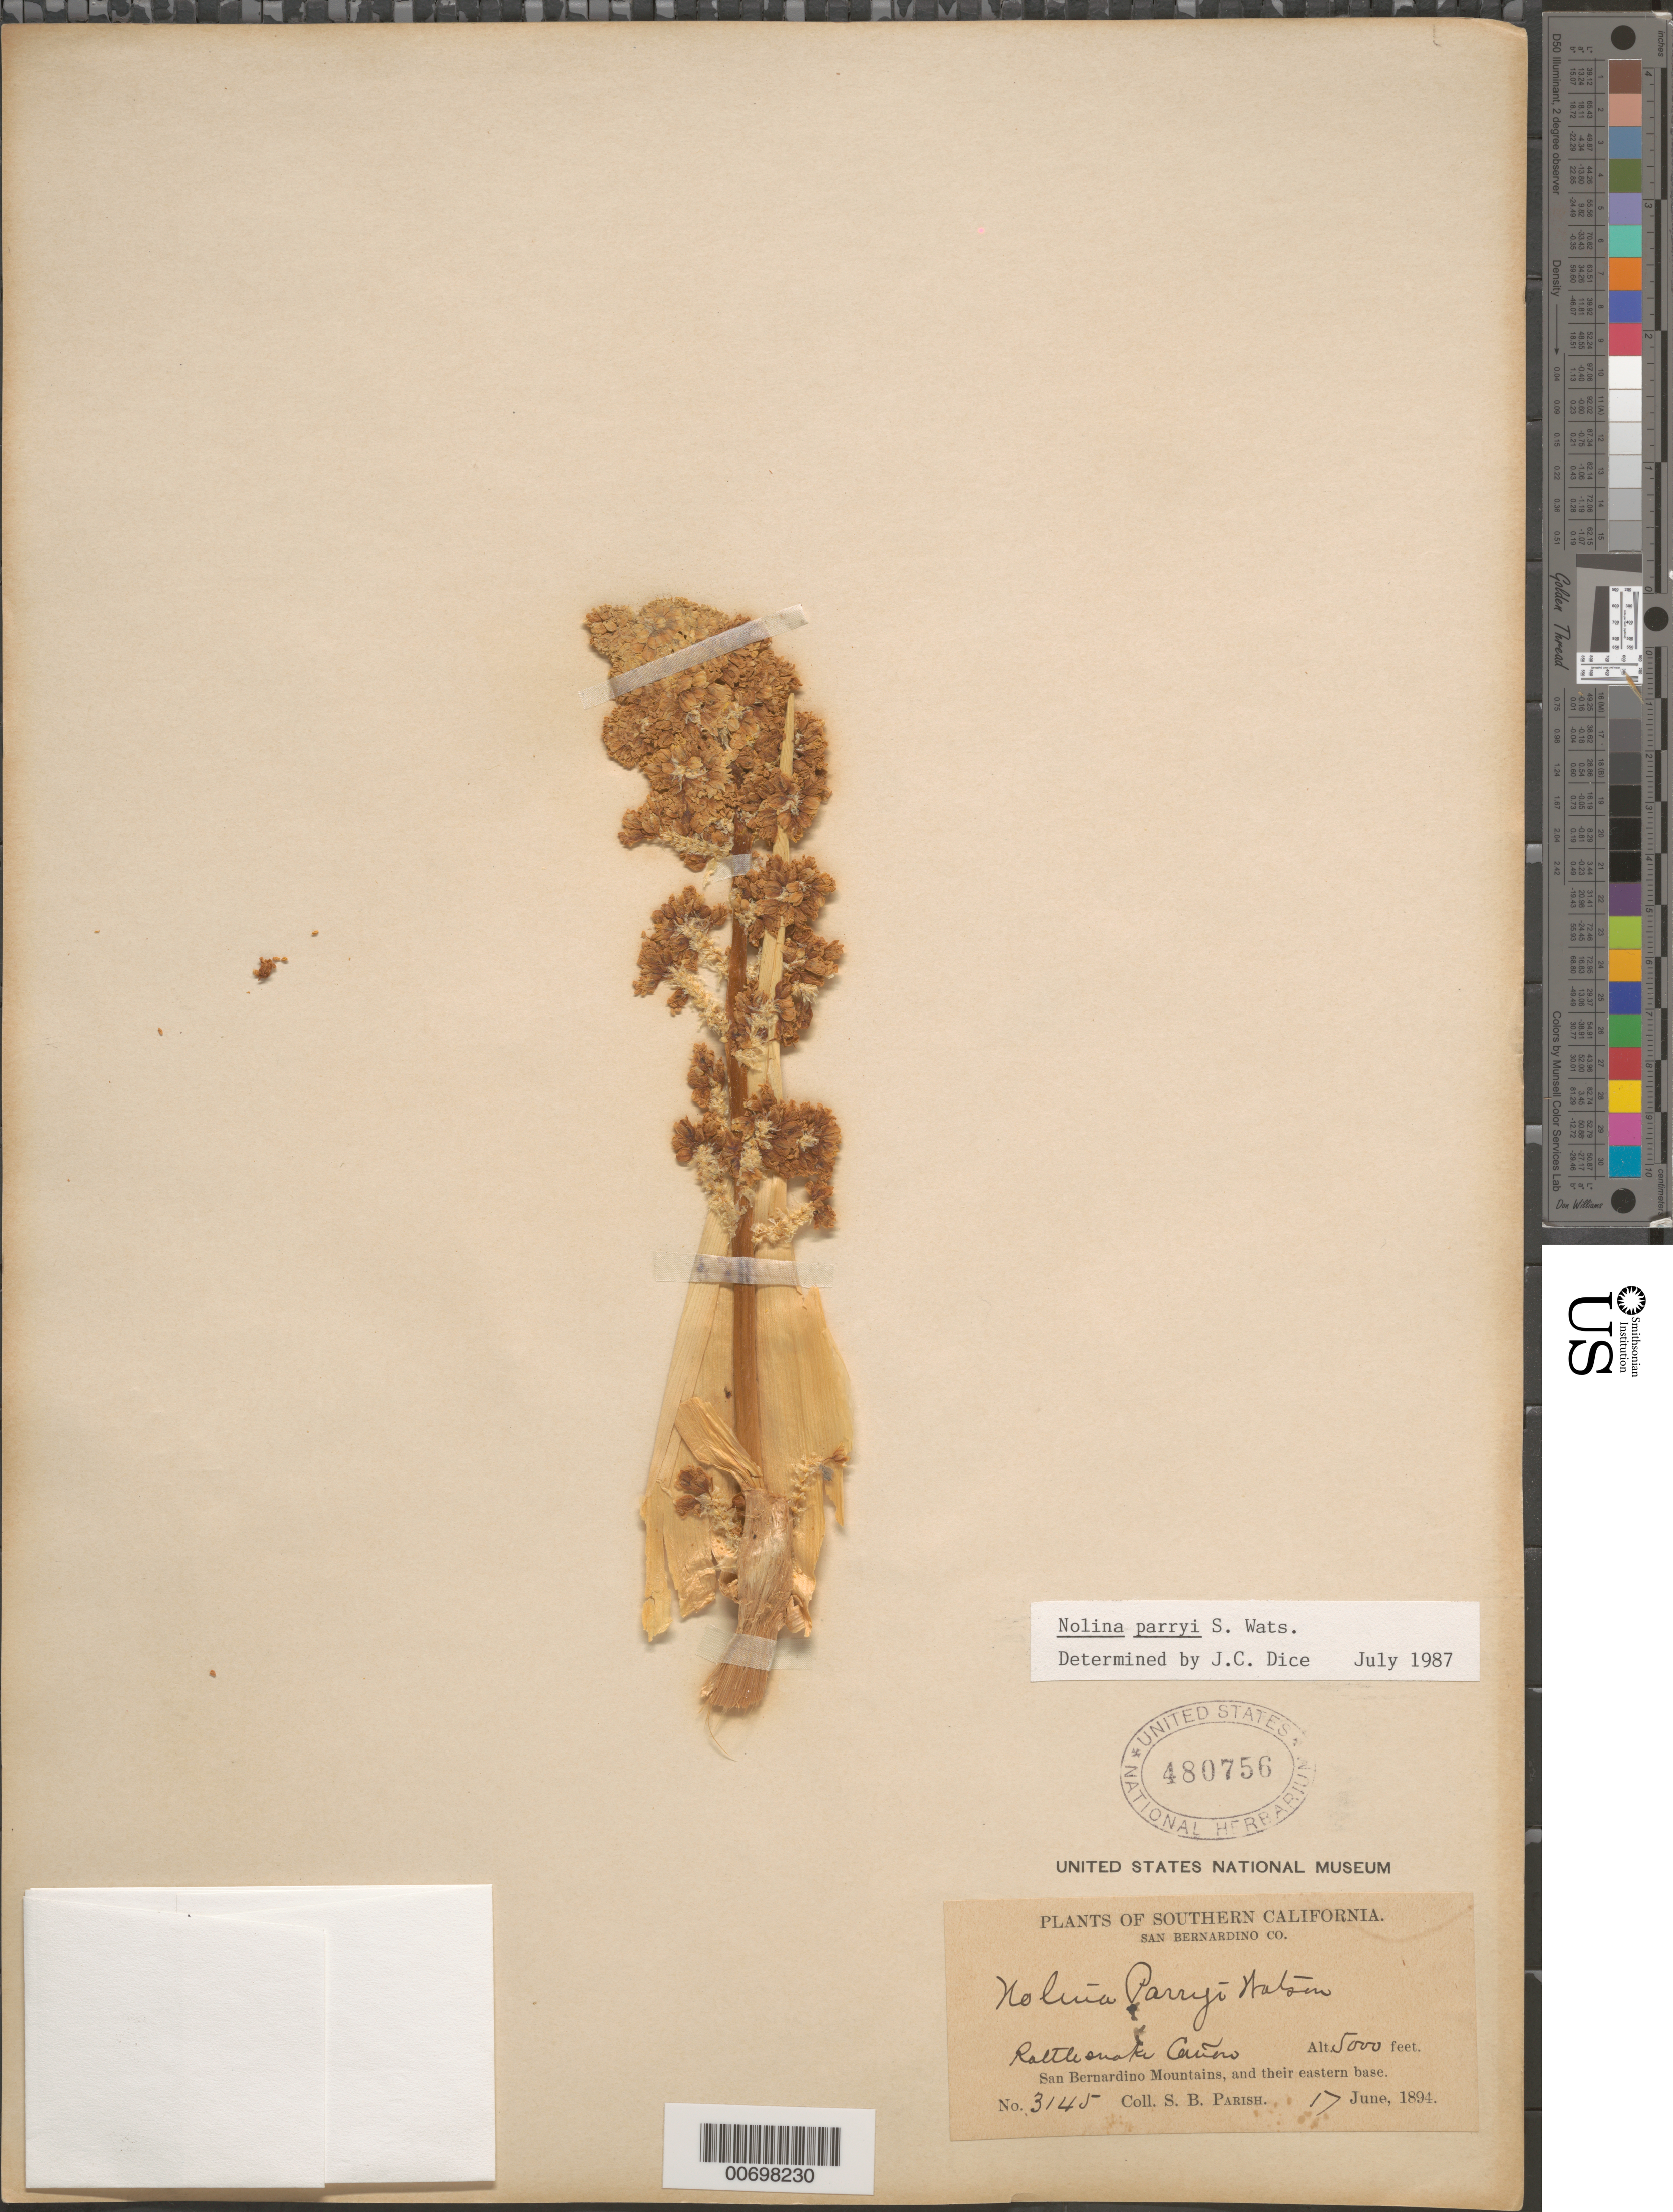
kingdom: Plantae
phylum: Tracheophyta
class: Liliopsida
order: Asparagales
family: Asparagaceae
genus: Nolina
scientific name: Nolina parryi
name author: S. Watson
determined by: Dice, J. C.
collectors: S. B. Parish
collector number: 3145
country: United States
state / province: California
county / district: San Bernardino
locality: Rattlesnake Cañon, San Bernardino Mts., and their eastern base.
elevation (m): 1524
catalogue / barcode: US 480756